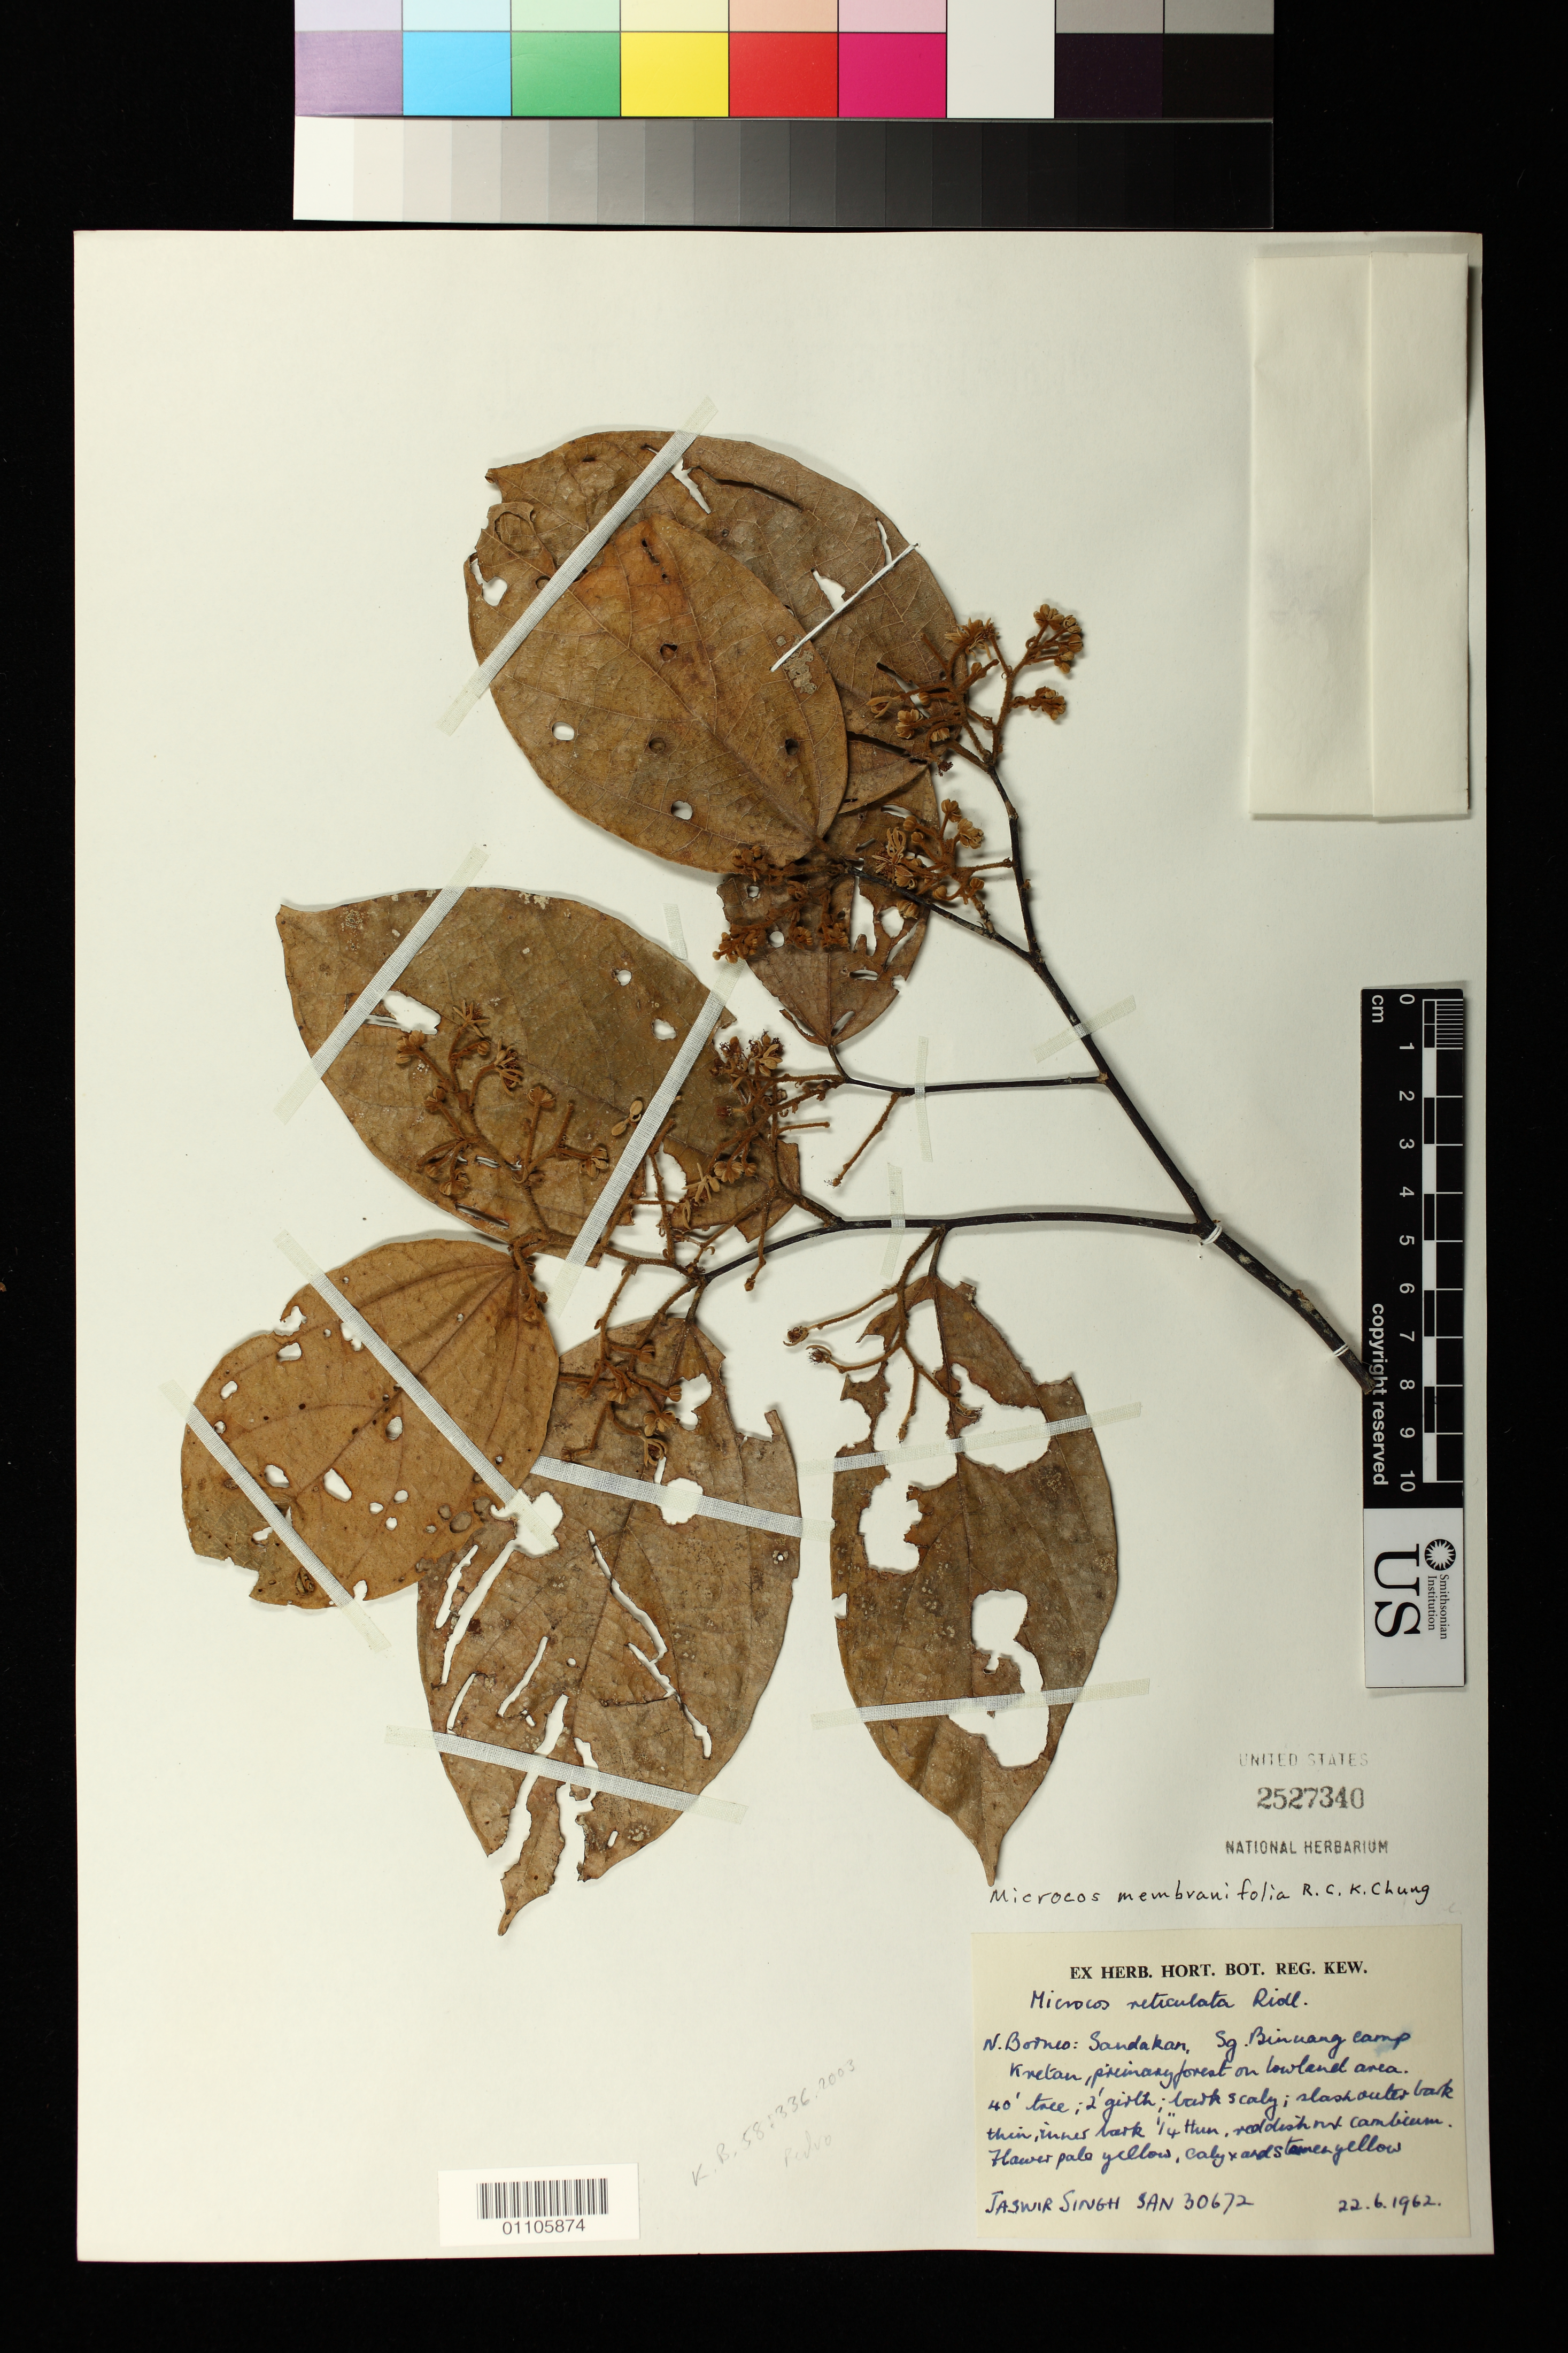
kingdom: Plantae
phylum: Tracheophyta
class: Magnoliopsida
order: Malvales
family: Malvaceae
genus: Microcos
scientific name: Microcos membranifolia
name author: R.C.K. Chung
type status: Isotype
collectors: J. Singh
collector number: SAN 30672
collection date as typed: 22.6.1962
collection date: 1962-06-22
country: Malaysia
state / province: Sabah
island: Borneo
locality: N. Borneo: Sandakan, Sg. Binuang camp Knetan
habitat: Primary forest on lowland area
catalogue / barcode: US 2527340